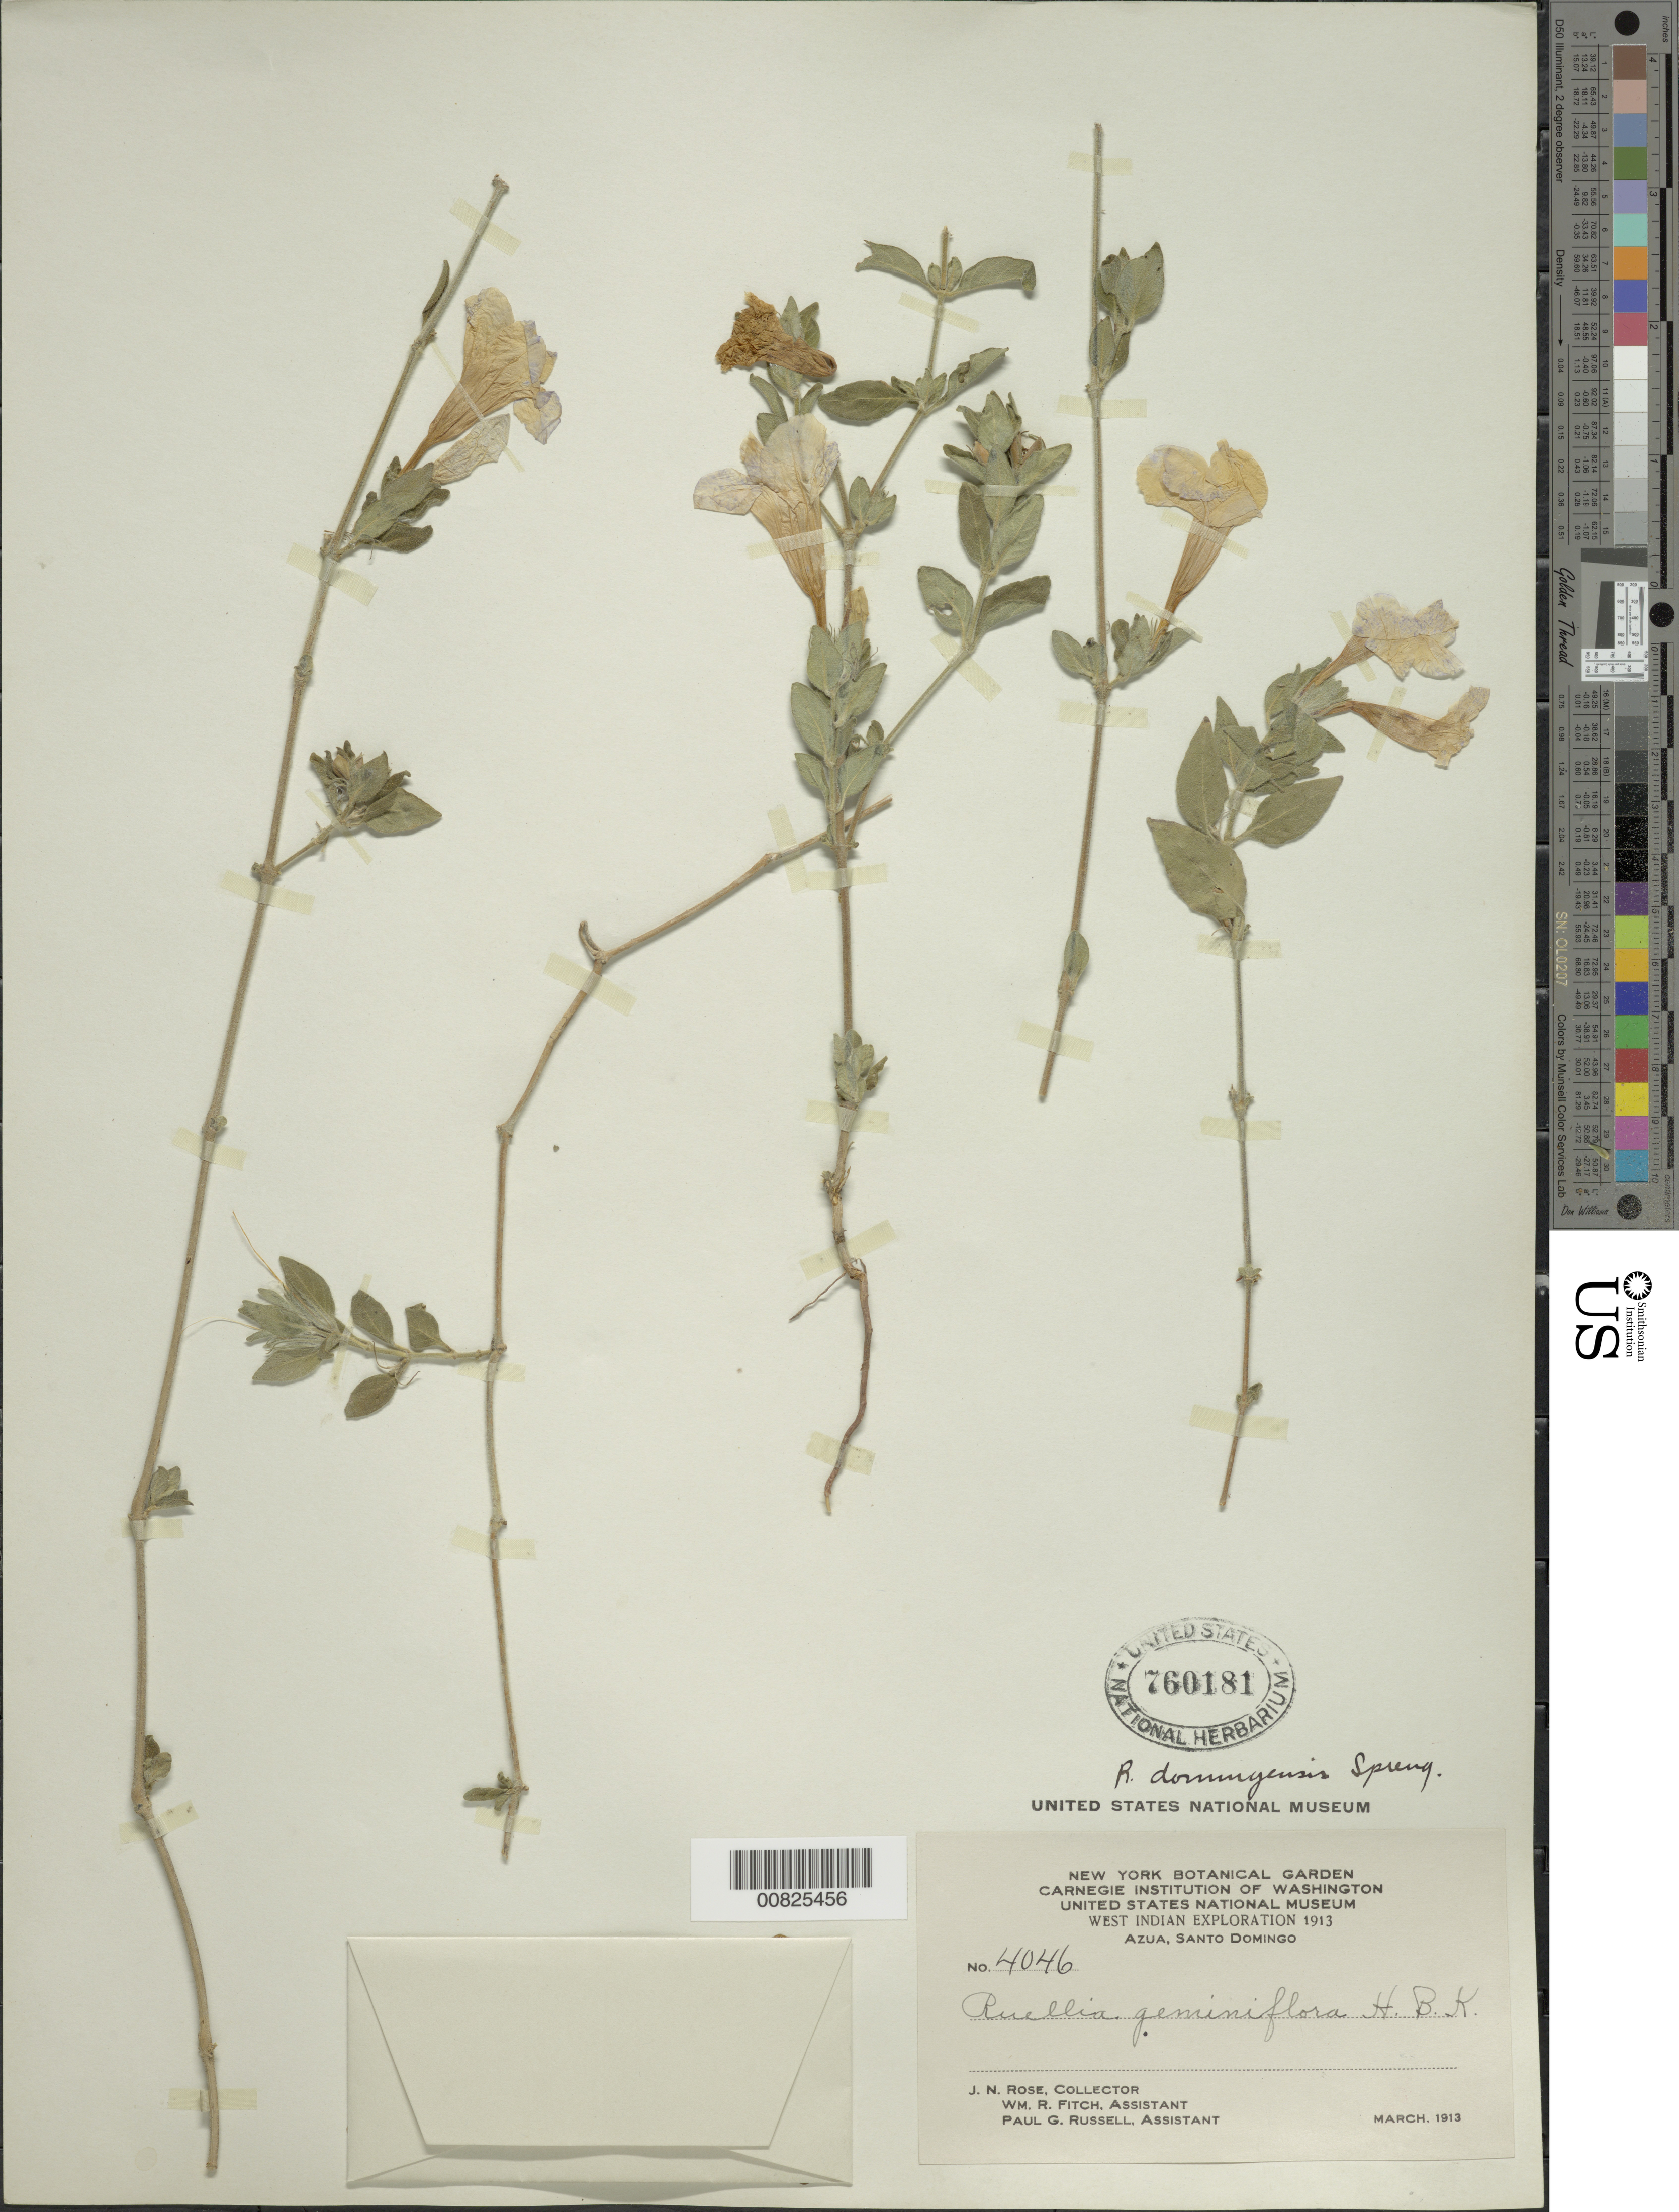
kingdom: Plantae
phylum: Tracheophyta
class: Magnoliopsida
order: Lamiales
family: Acanthaceae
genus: Ruellia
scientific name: Ruellia domingensis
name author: Spreng. ex Nees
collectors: J. N. Rose, W. R. Fitch & P. G. Russell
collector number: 4046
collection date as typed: Mar 1913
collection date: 1913-03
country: Dominican Republic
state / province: Azua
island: Hispaniola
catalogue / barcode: US 760181